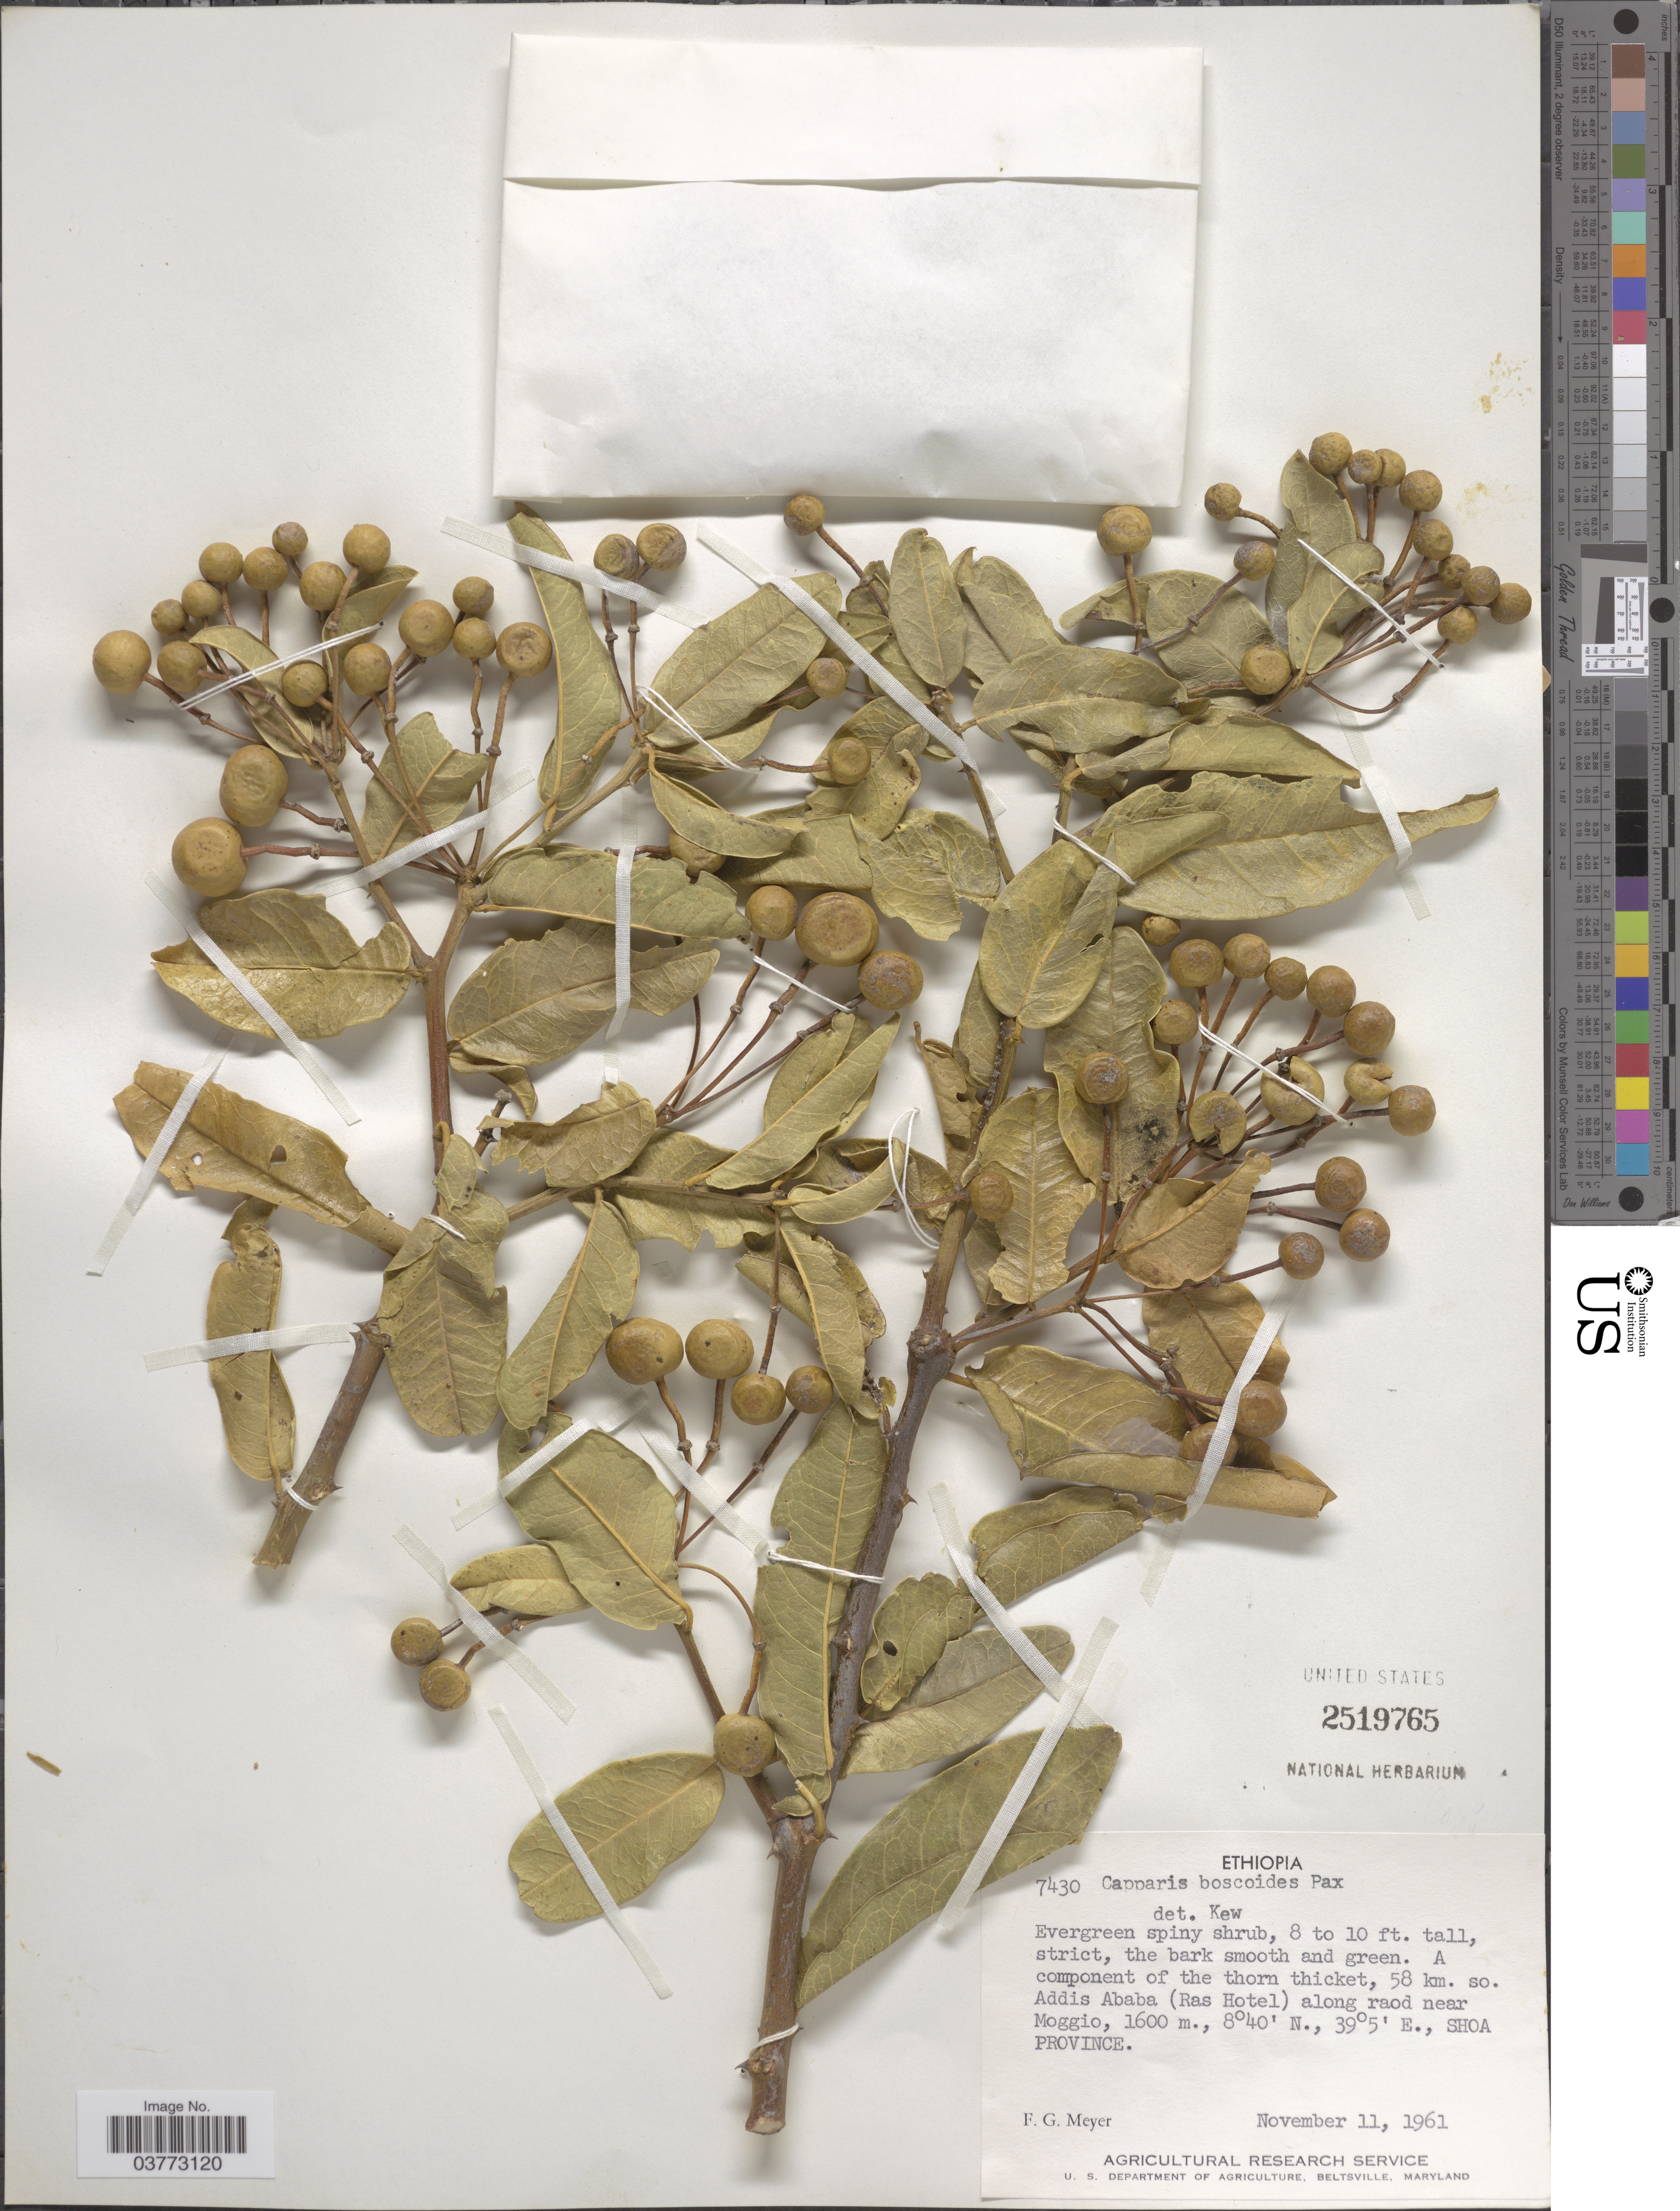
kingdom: Plantae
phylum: Tracheophyta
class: Magnoliopsida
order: Brassicales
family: Capparaceae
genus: Capparis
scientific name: Capparis boscioides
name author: Pax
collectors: F. G. Meyer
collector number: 7430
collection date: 1961-11-11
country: Ethiopia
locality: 58 km. so. Addis Ababa (Ras Hotel) along road near Moggio, Shoa Province.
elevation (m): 1600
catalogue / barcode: US 2519765